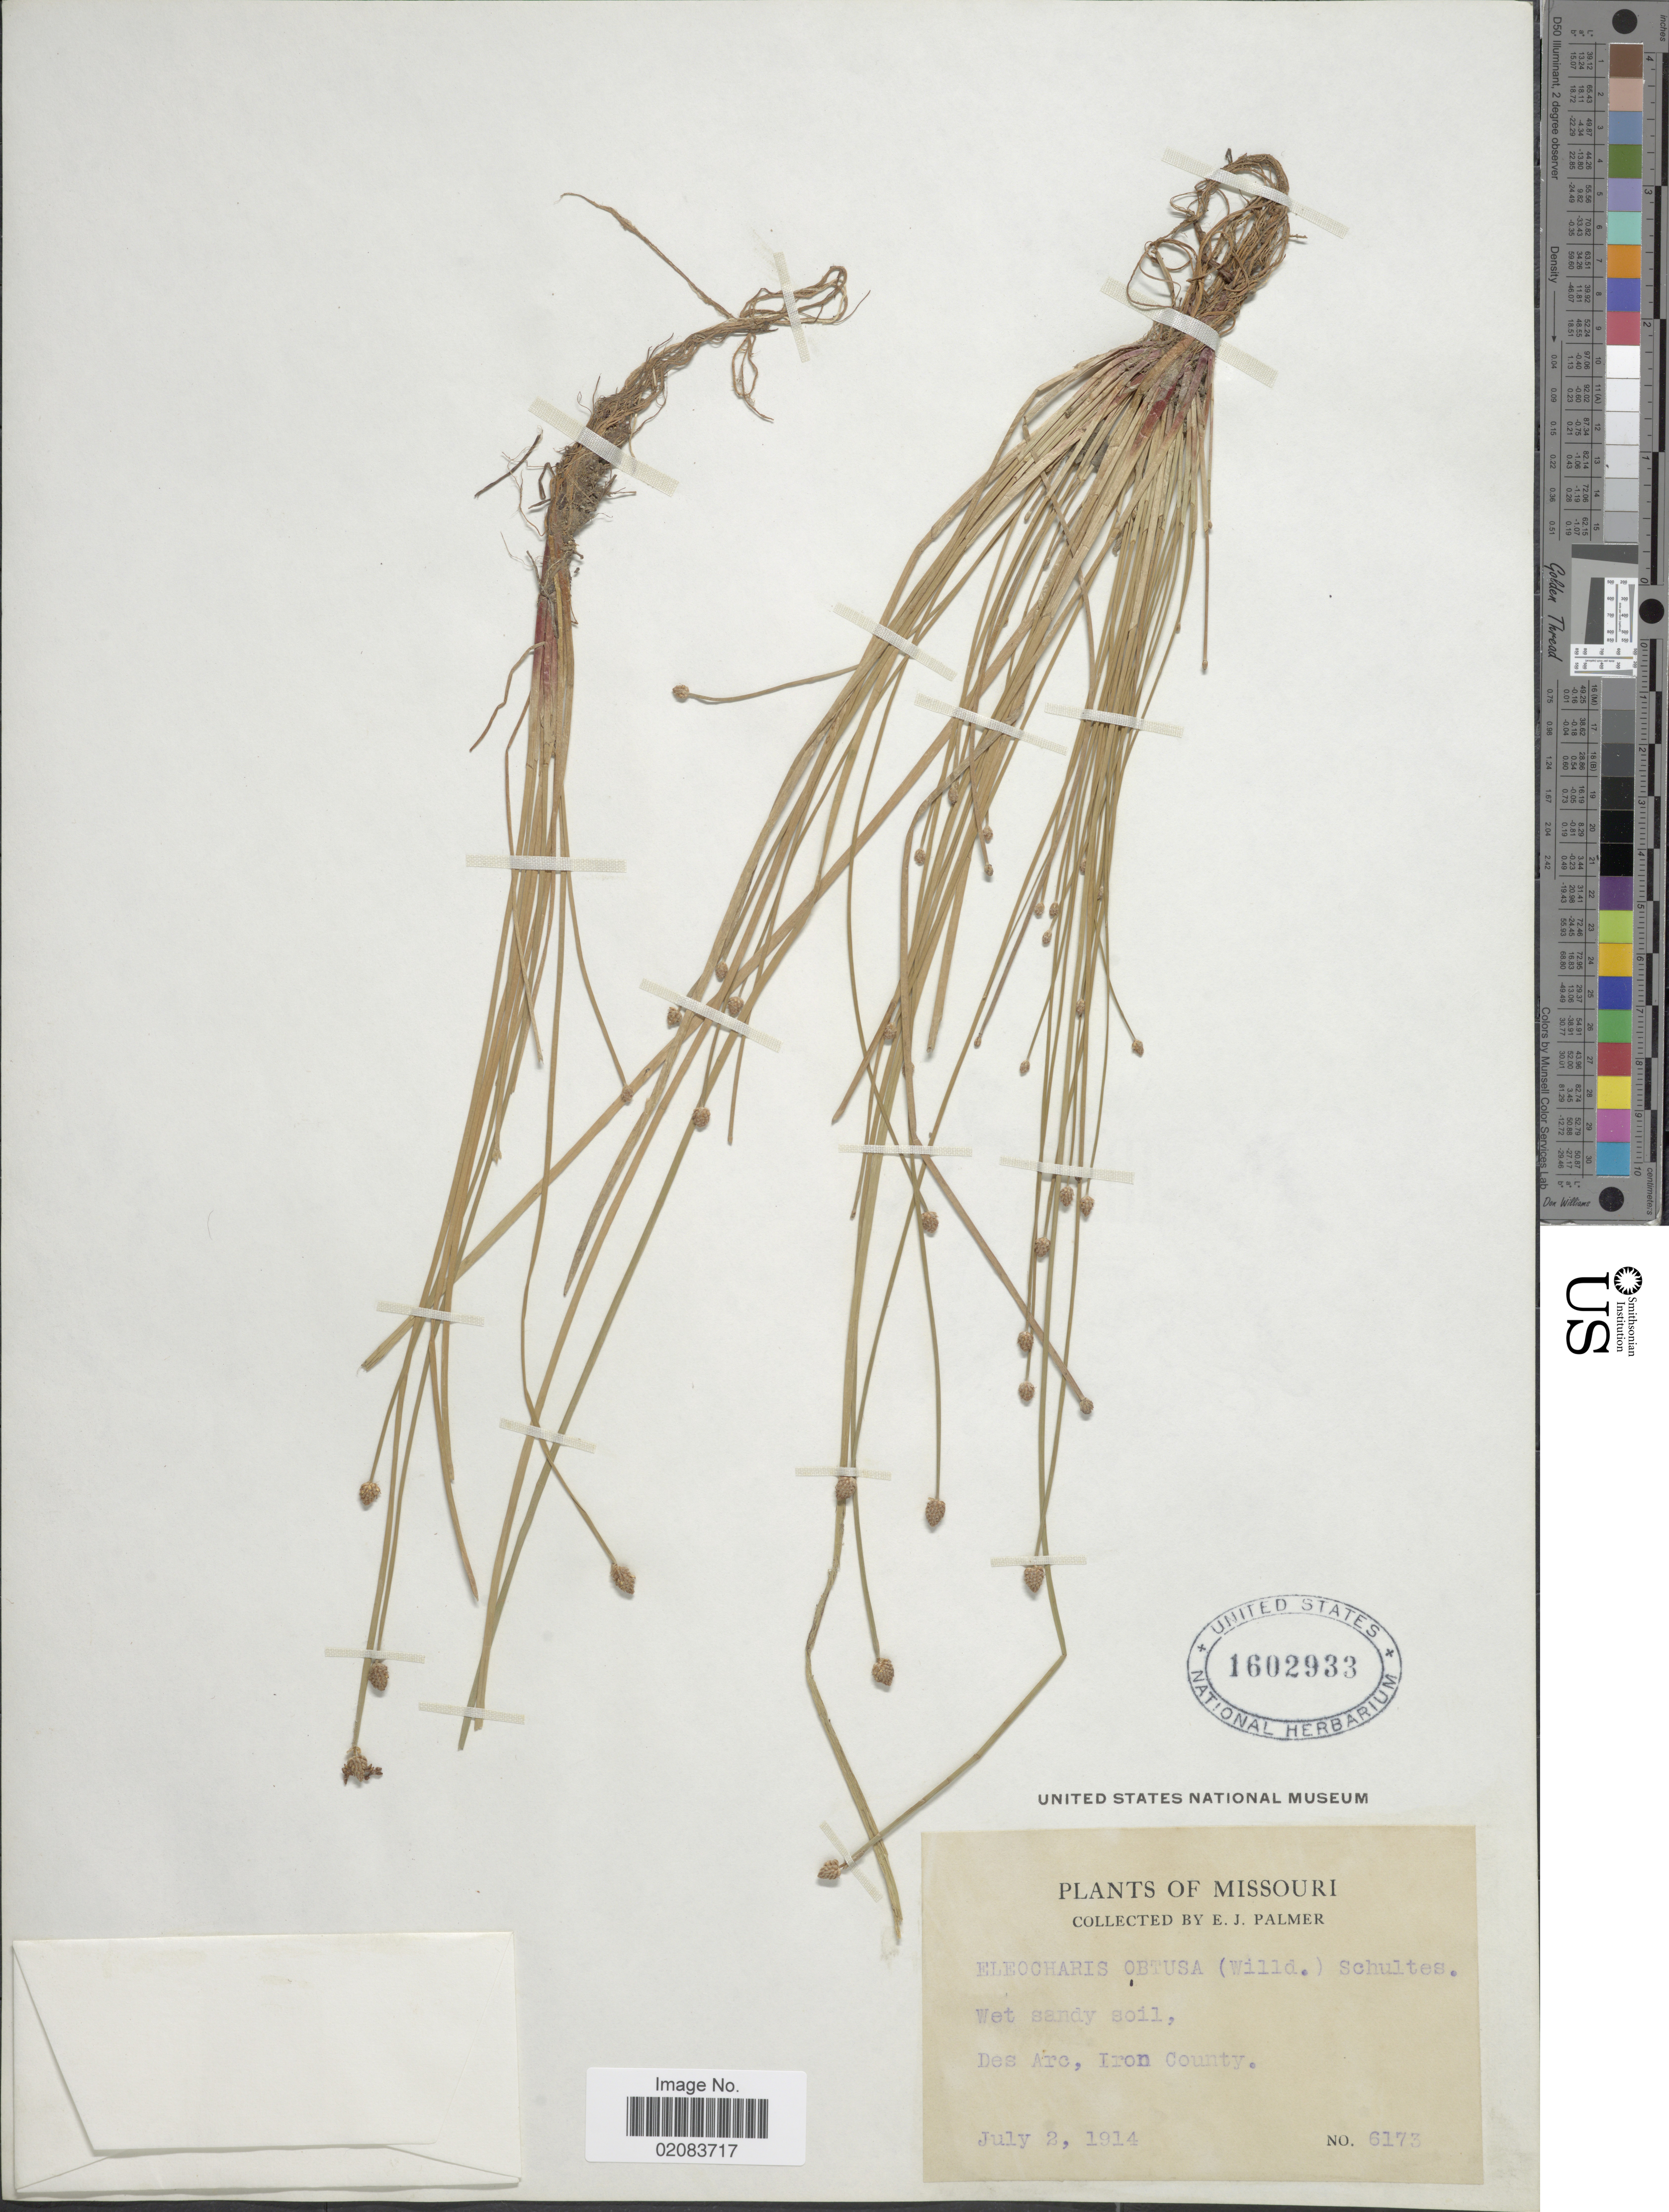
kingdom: Plantae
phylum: Tracheophyta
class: Liliopsida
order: Poales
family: Cyperaceae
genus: Eleocharis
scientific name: Eleocharis obtusa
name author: (Willd.) Schult.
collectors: E. J. Palmer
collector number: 6173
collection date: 1914-07-02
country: United States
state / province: Missouri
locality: Wet sandy soil, Des Arc, Iron County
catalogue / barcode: US 1602933